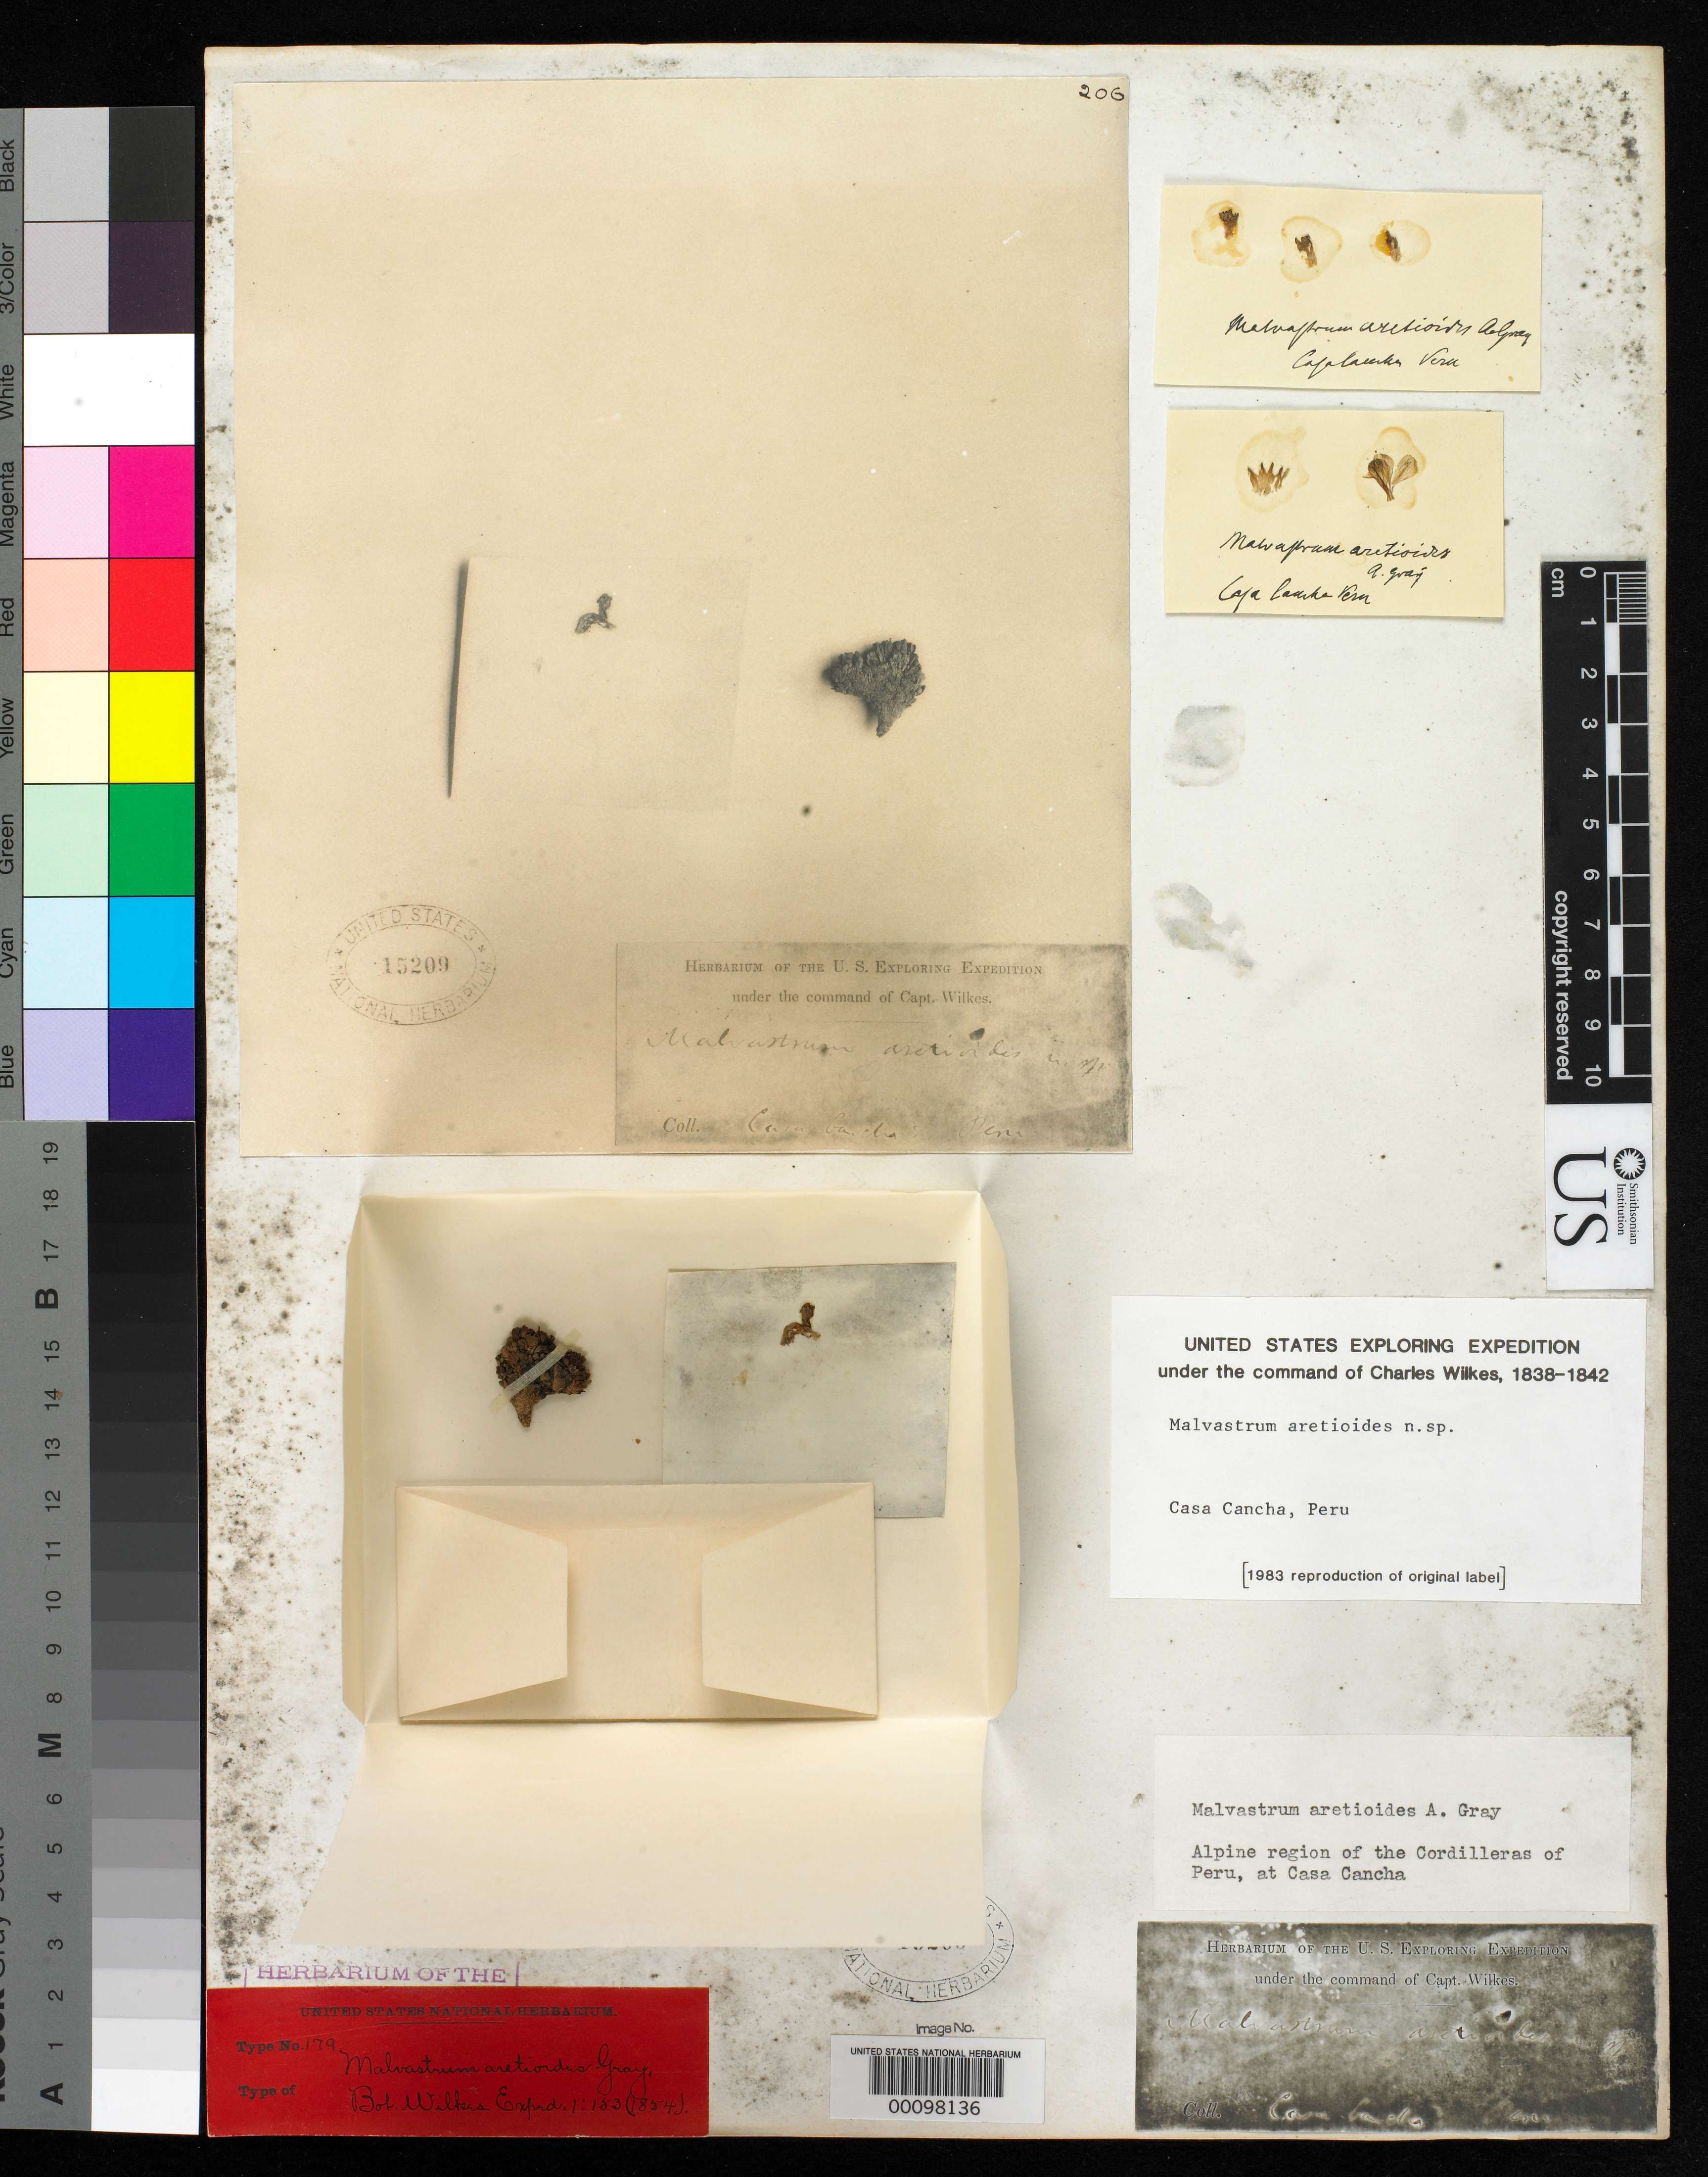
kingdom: Plantae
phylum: Tracheophyta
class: Magnoliopsida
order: Malvales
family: Malvaceae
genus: Malvastrum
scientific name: Malvastrum aretioides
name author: A. Gray in Wilkes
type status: Type Collection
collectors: Wilkes Explor. Exped.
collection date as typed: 1838 to -- --- 1842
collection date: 1838/1842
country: Peru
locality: Casa Cancha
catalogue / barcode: US 15209